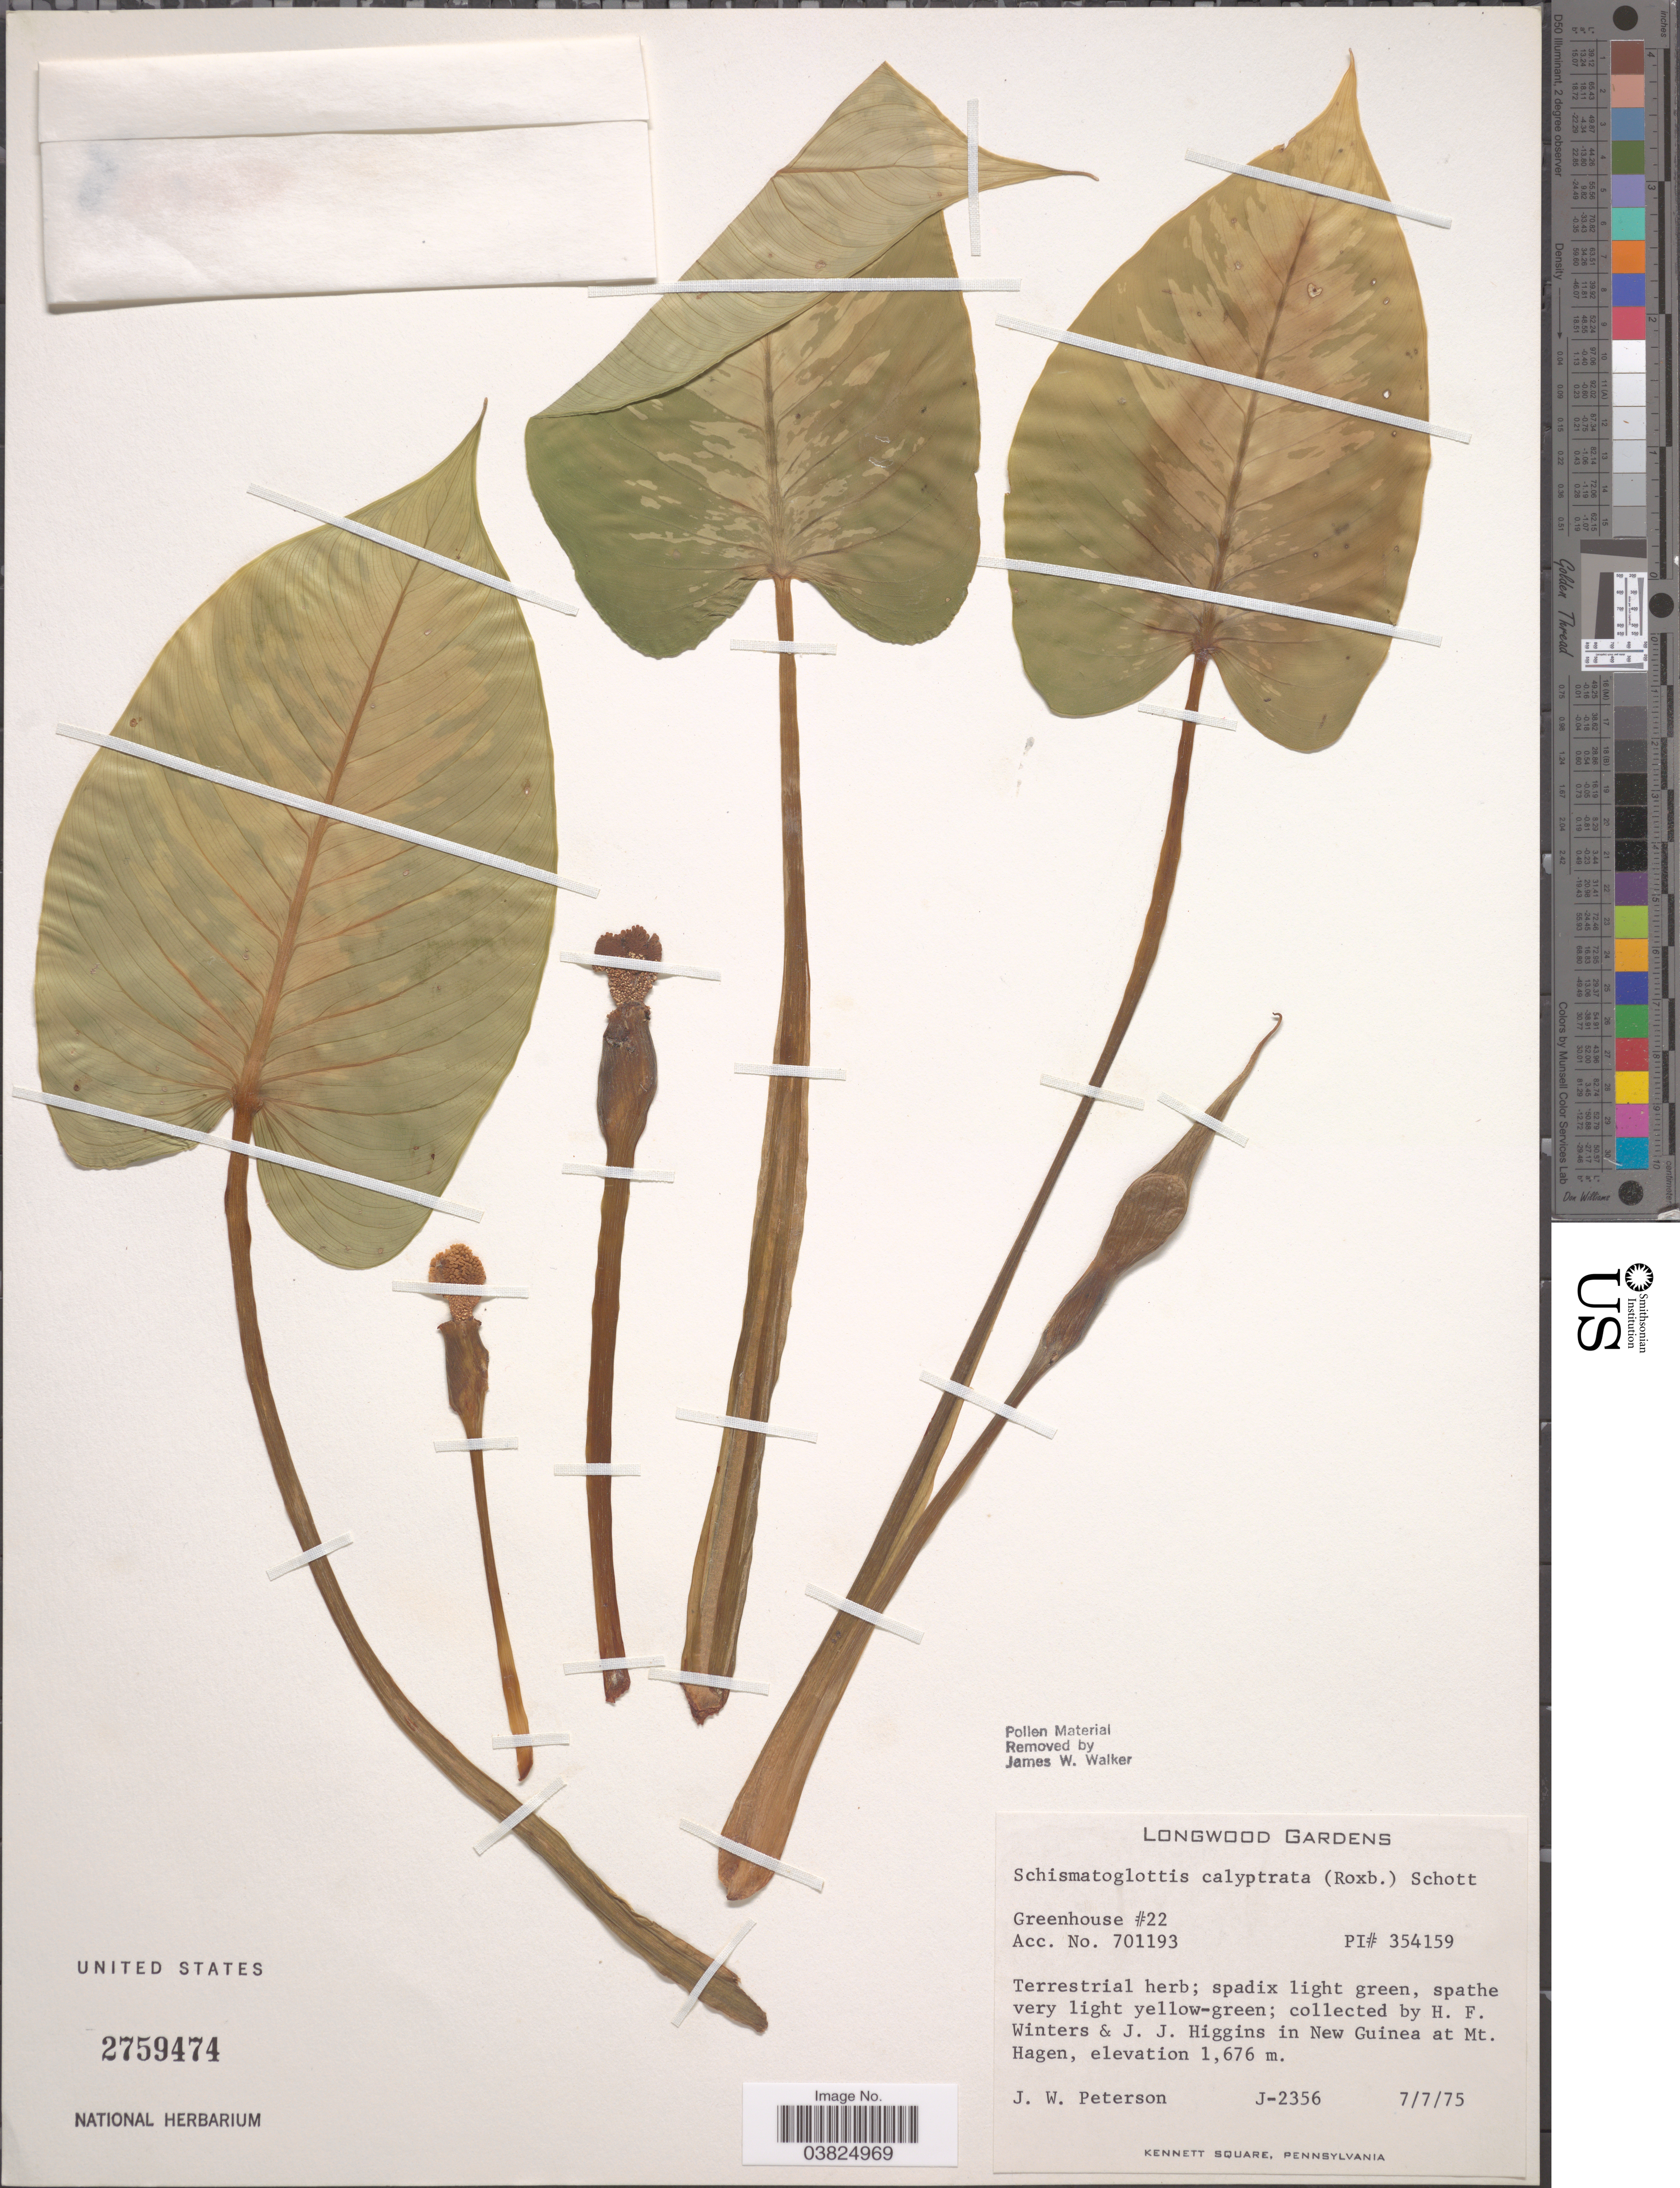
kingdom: Plantae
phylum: Tracheophyta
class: Liliopsida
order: Alismatales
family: Araceae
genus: Schismatoglottis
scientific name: Schismatoglottis calyptrata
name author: Zoll. & Moritzi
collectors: J.W. Peterson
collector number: J-2356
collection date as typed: Transcribed d/m/y: 7/7/75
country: United States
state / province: Pennsylvania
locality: Longwood Gardens. Greenhouse #22.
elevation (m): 1676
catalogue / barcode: US 2759474